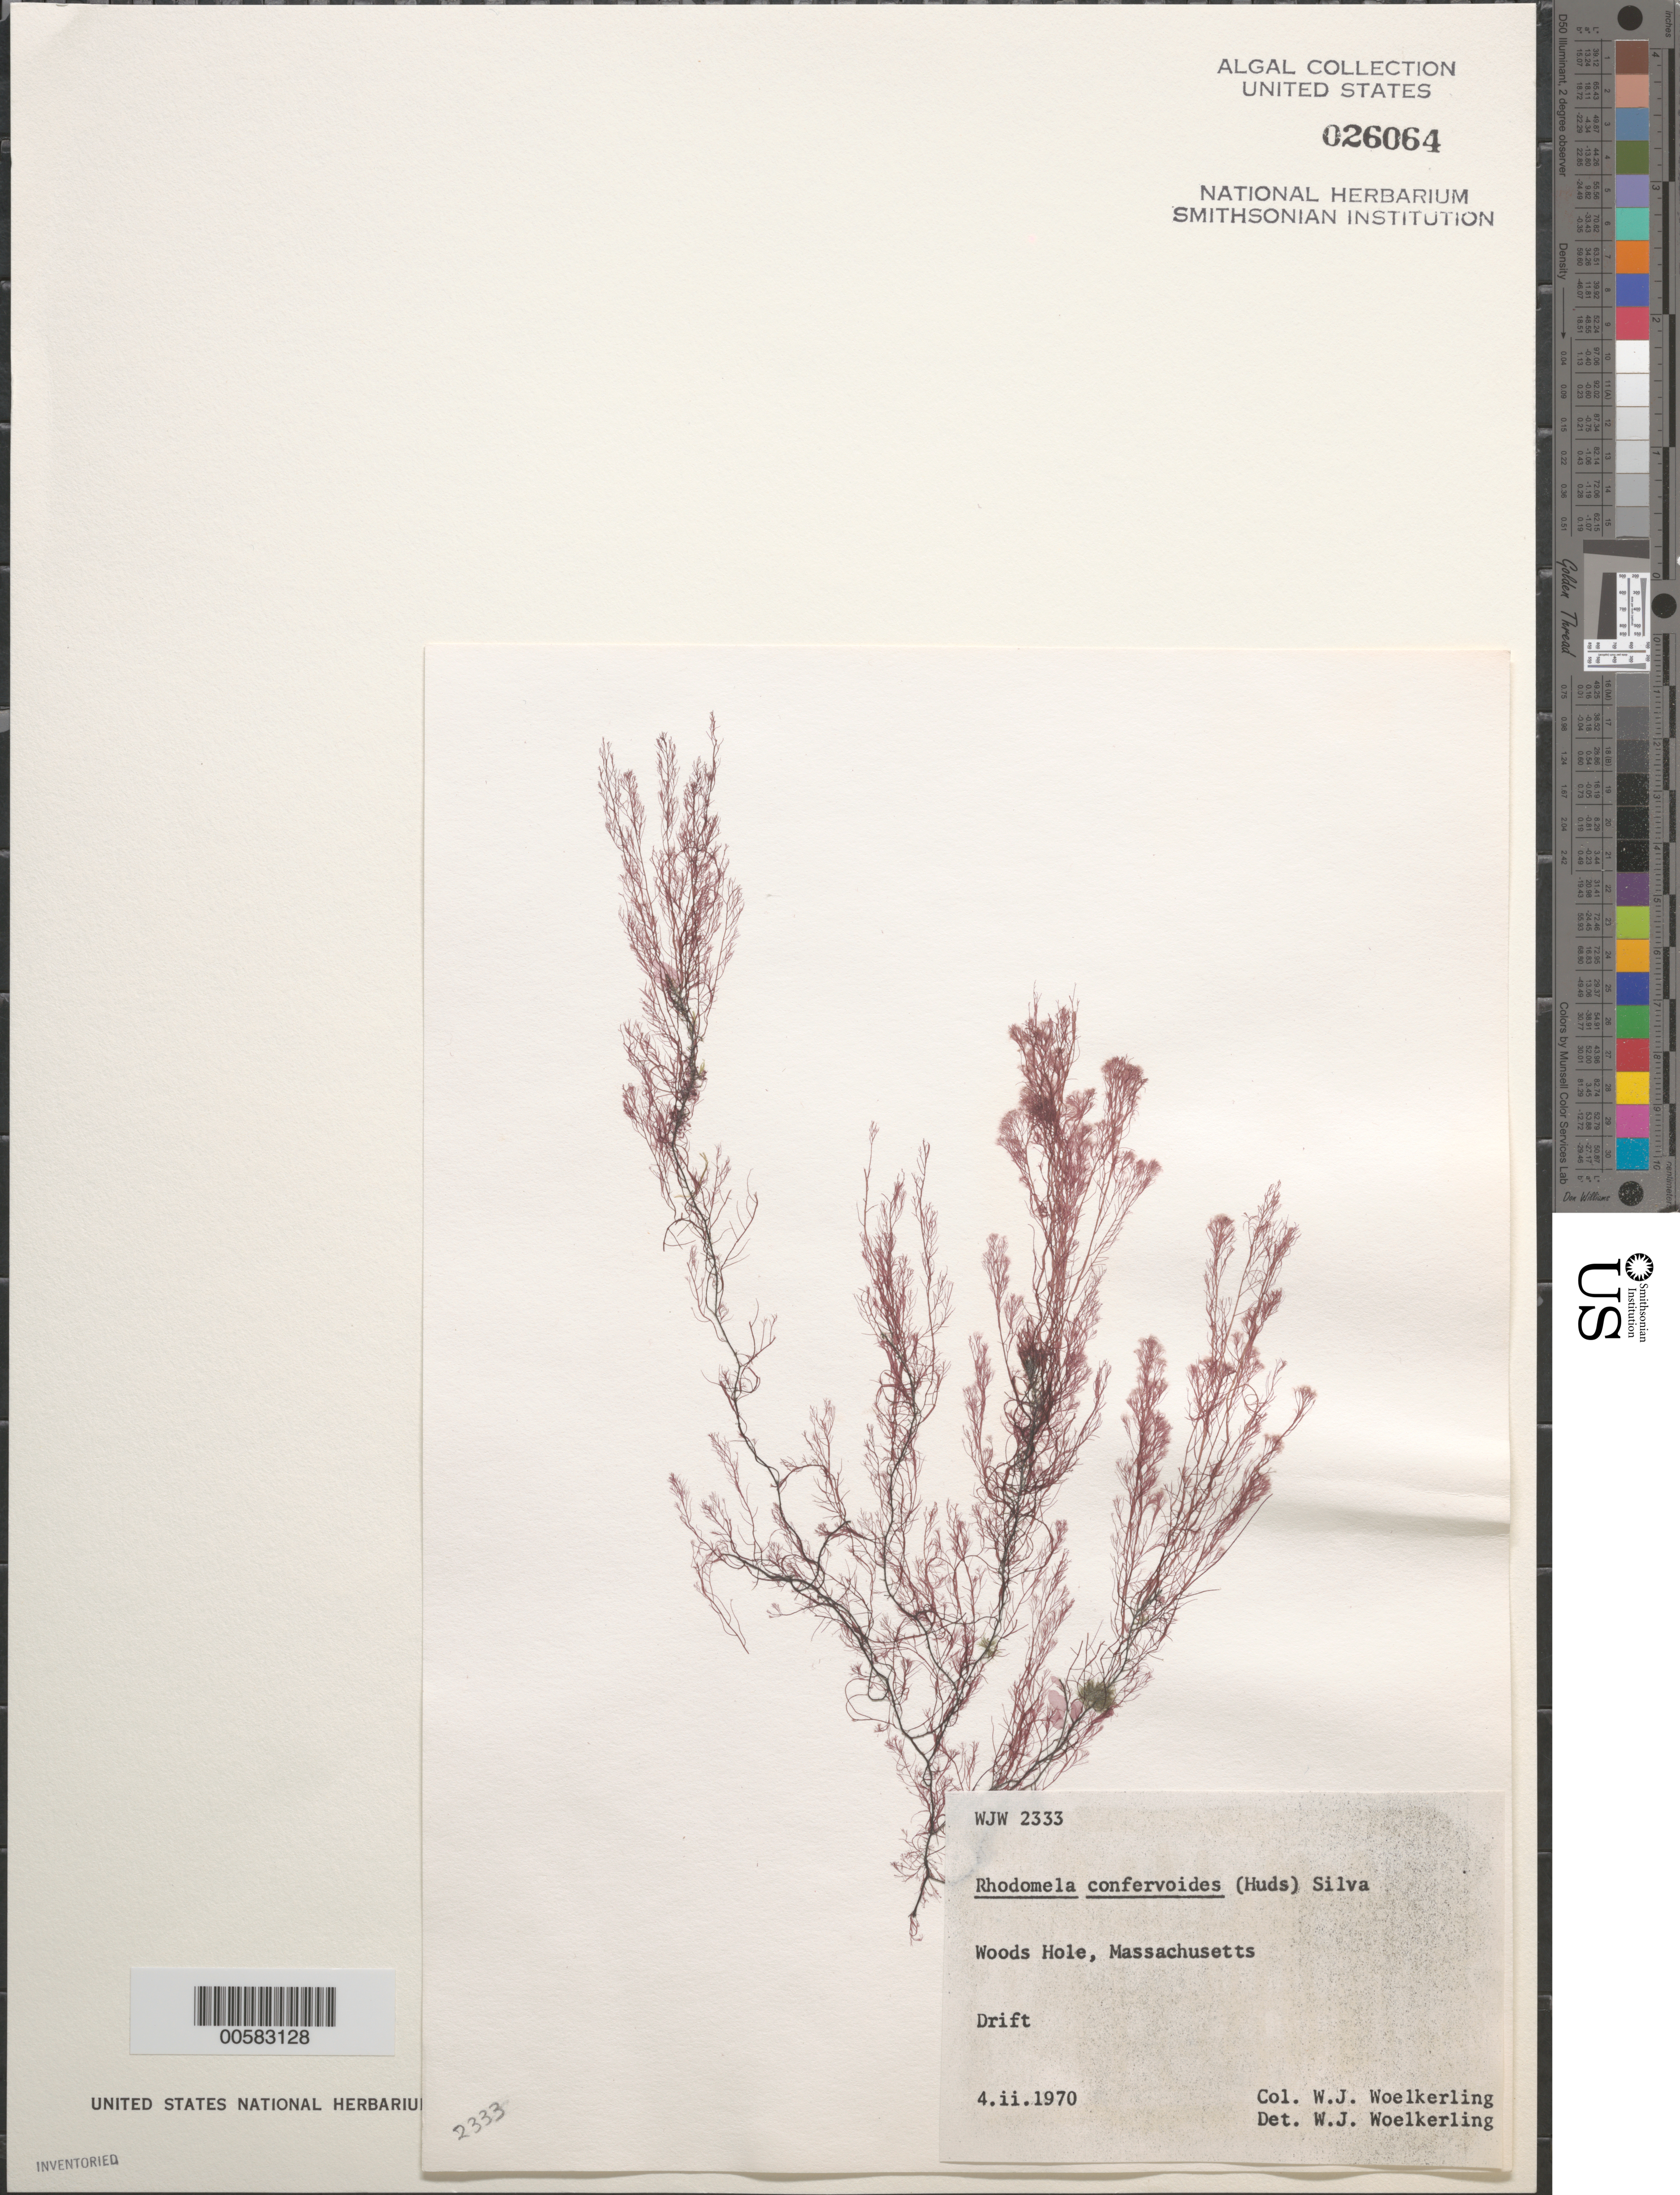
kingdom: Plantae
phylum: Rhodophyta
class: Florideophyceae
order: Ceramiales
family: Rhodomelaceae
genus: Rhodomela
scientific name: Rhodomela confervoides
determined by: Woelkerling, W. J.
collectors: W. Woelkerling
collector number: WJW 2333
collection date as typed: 04 Feb 1970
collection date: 1970-02-04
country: United States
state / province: Massachusetts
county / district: Barnstable County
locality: Woods Hole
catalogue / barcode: US 26064